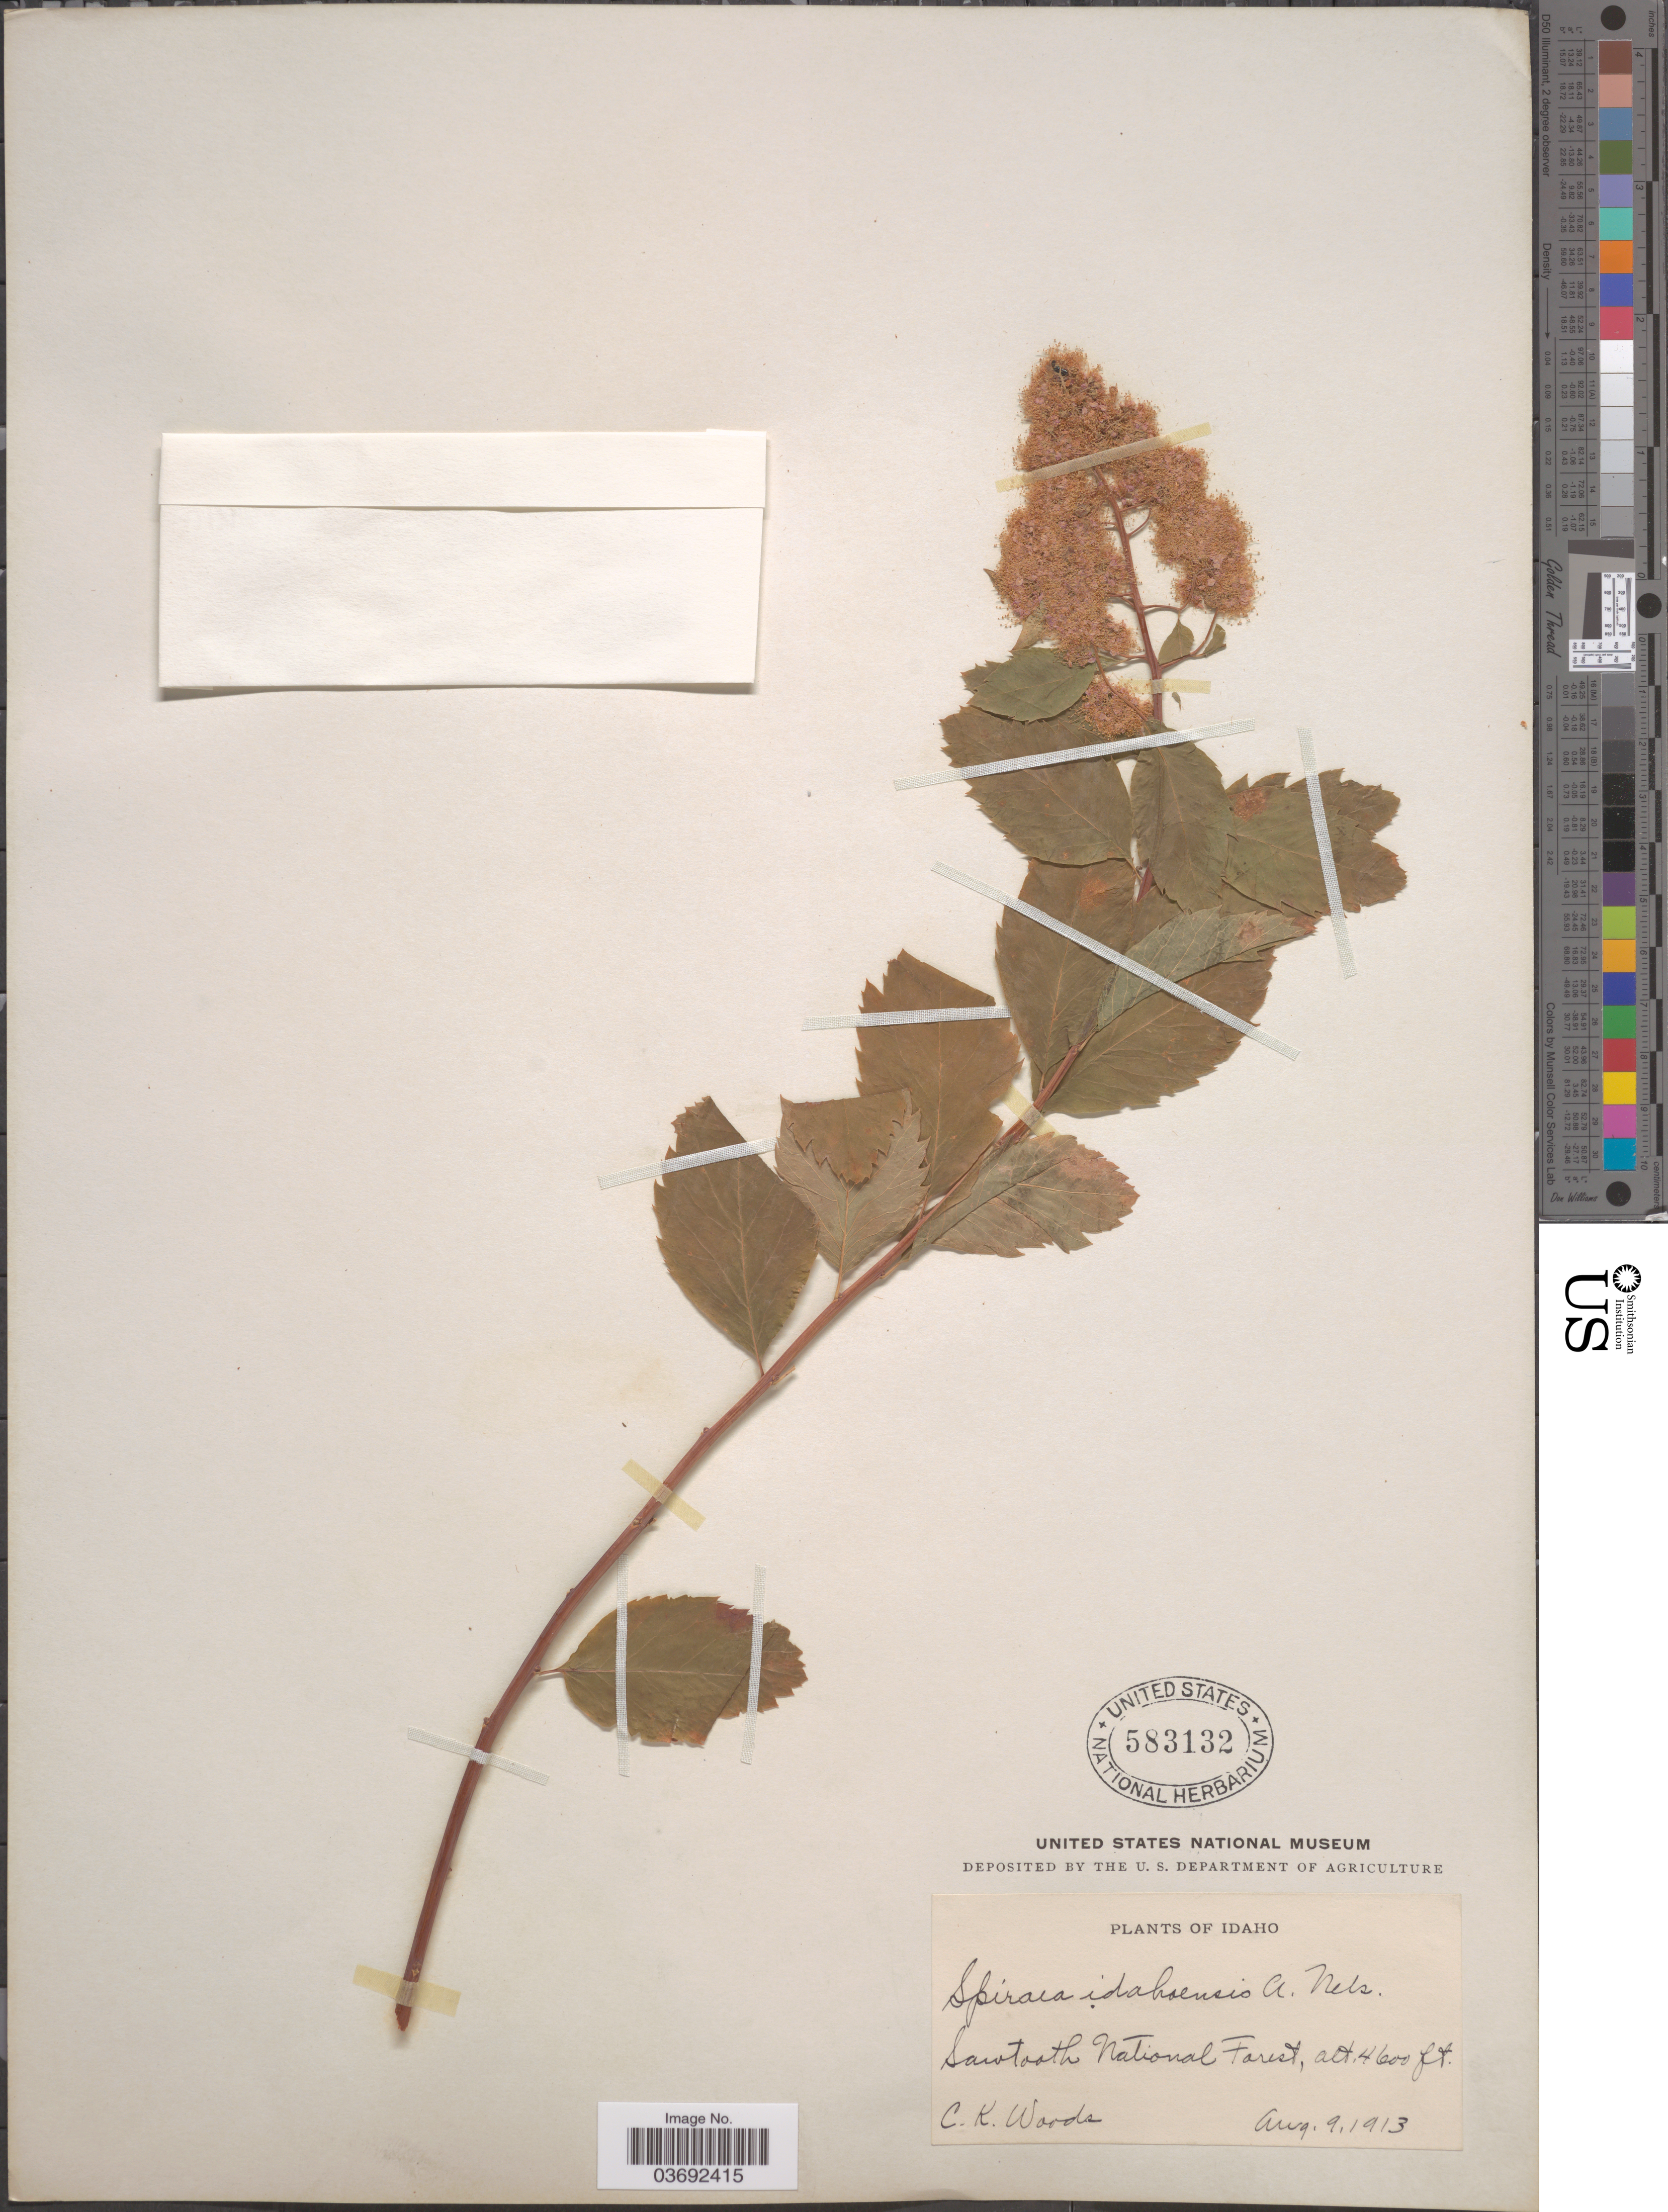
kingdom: Plantae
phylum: Tracheophyta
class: Magnoliopsida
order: Rosales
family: Rosaceae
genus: Spiraea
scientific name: Spiraea idahoensis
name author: A. Nelson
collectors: C. Woods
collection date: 1913-08-09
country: United States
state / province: Idaho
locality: Sawtooth National Forest.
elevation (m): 1402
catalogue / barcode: US 583132